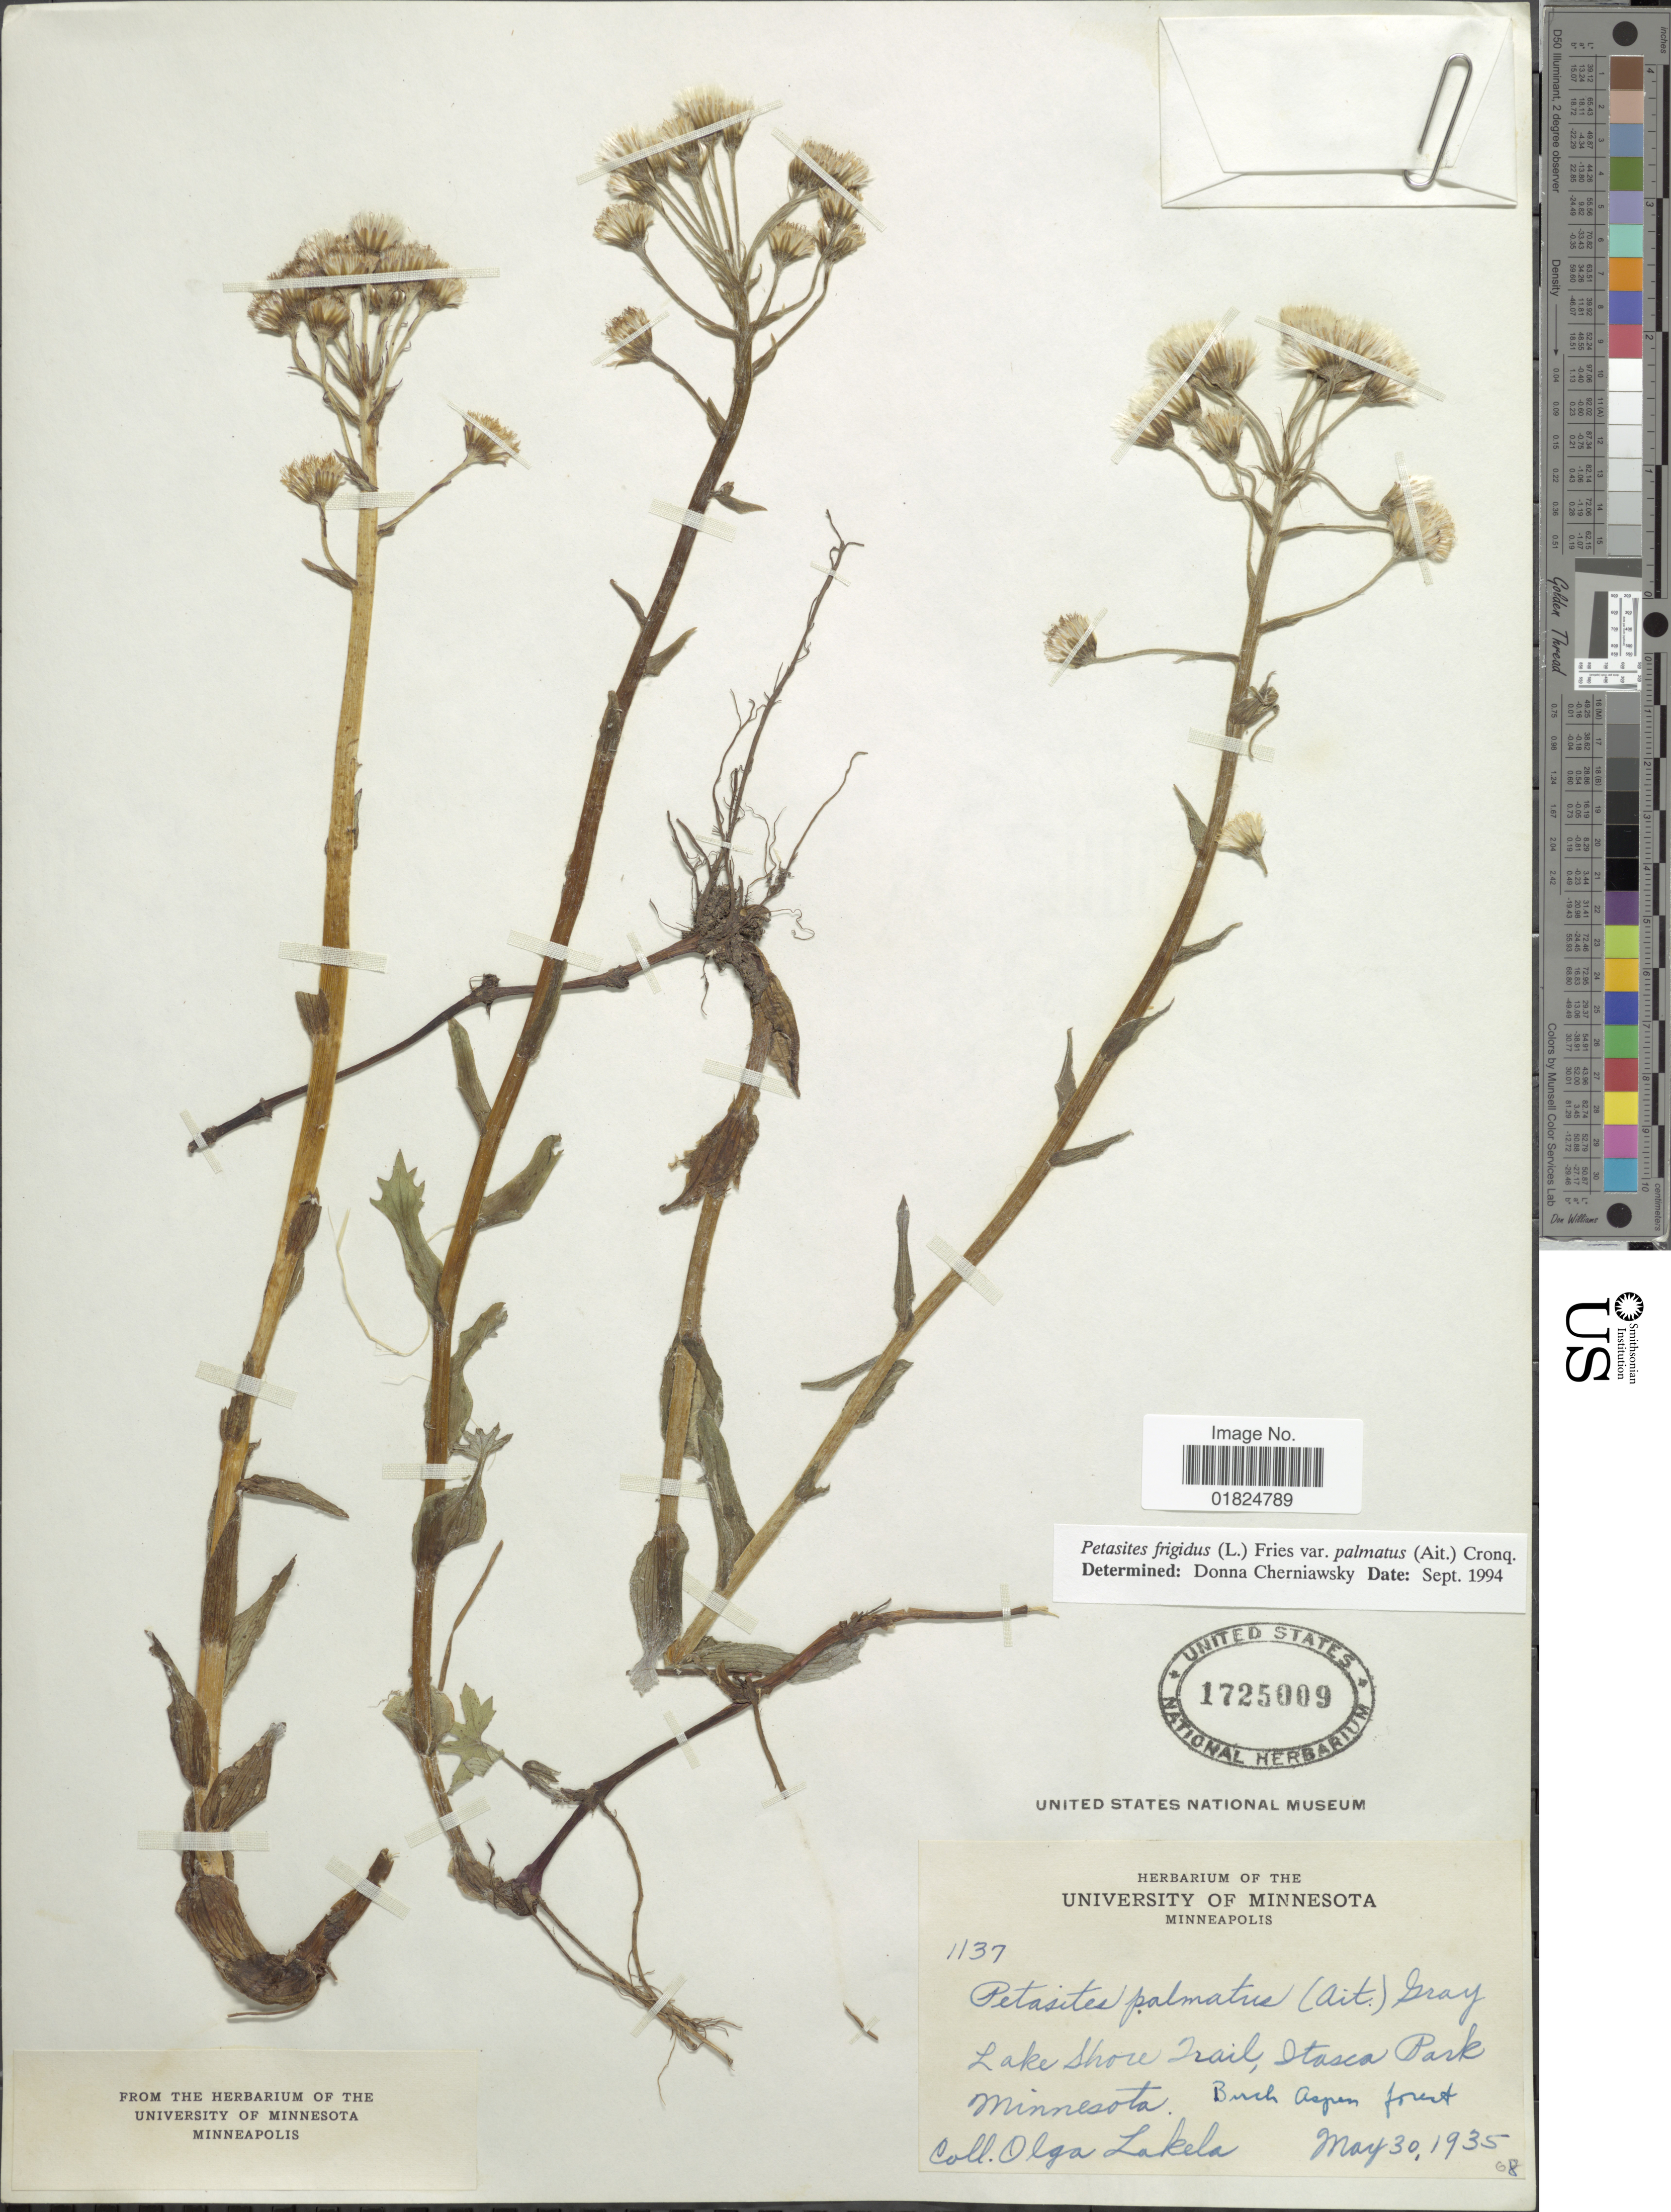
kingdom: Plantae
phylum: Tracheophyta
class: Magnoliopsida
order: Asterales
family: Asteraceae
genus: Petasites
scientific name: Petasites frigidus var. palmatus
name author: (Aiton) Cody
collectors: O. K. Lakela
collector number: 1137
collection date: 1935-05-30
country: United States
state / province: Minnesota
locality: Lake shore Trail, Stasca Park. Minnesota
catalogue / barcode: US 1725009